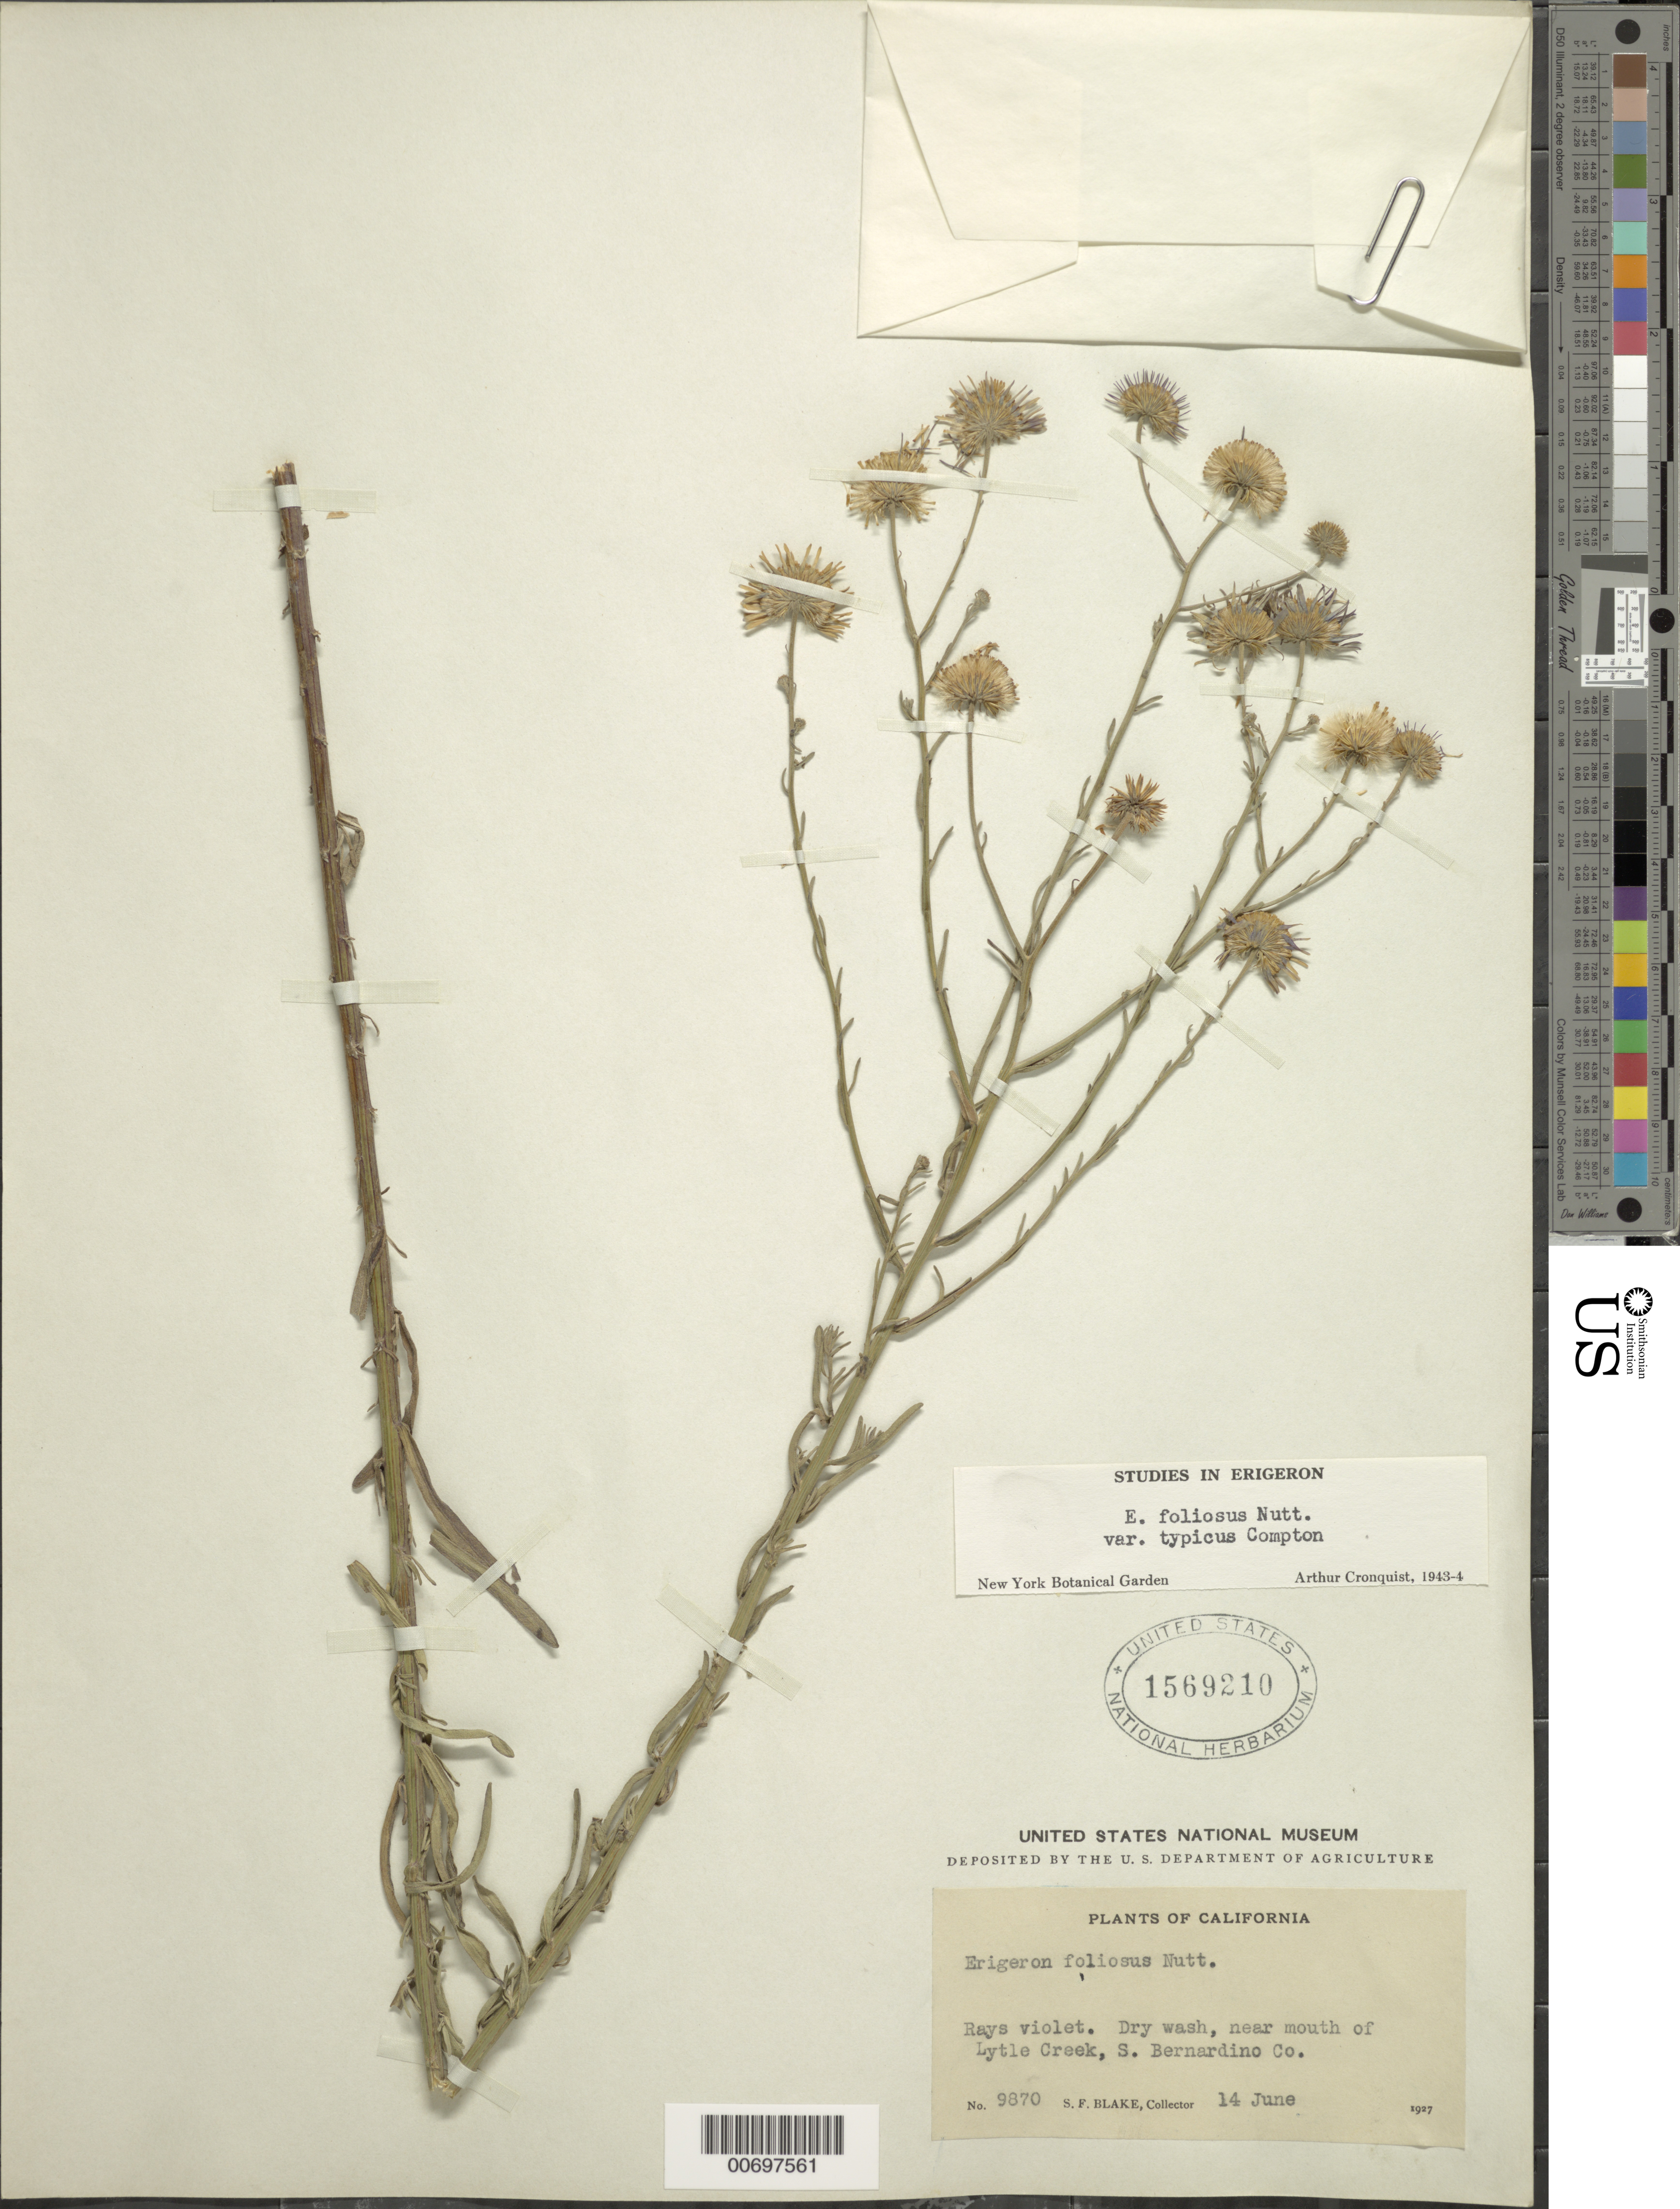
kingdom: Plantae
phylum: Tracheophyta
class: Magnoliopsida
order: Asterales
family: Asteraceae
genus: Erigeron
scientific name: Erigeron foliosus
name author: Nutt.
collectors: S. Blake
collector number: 9870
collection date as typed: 14 Jun 1927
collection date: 1927-06-14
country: United States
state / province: California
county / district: San Bernardino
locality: Near mouth of Lytle Creek.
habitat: Dry wash.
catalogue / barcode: US 1569210